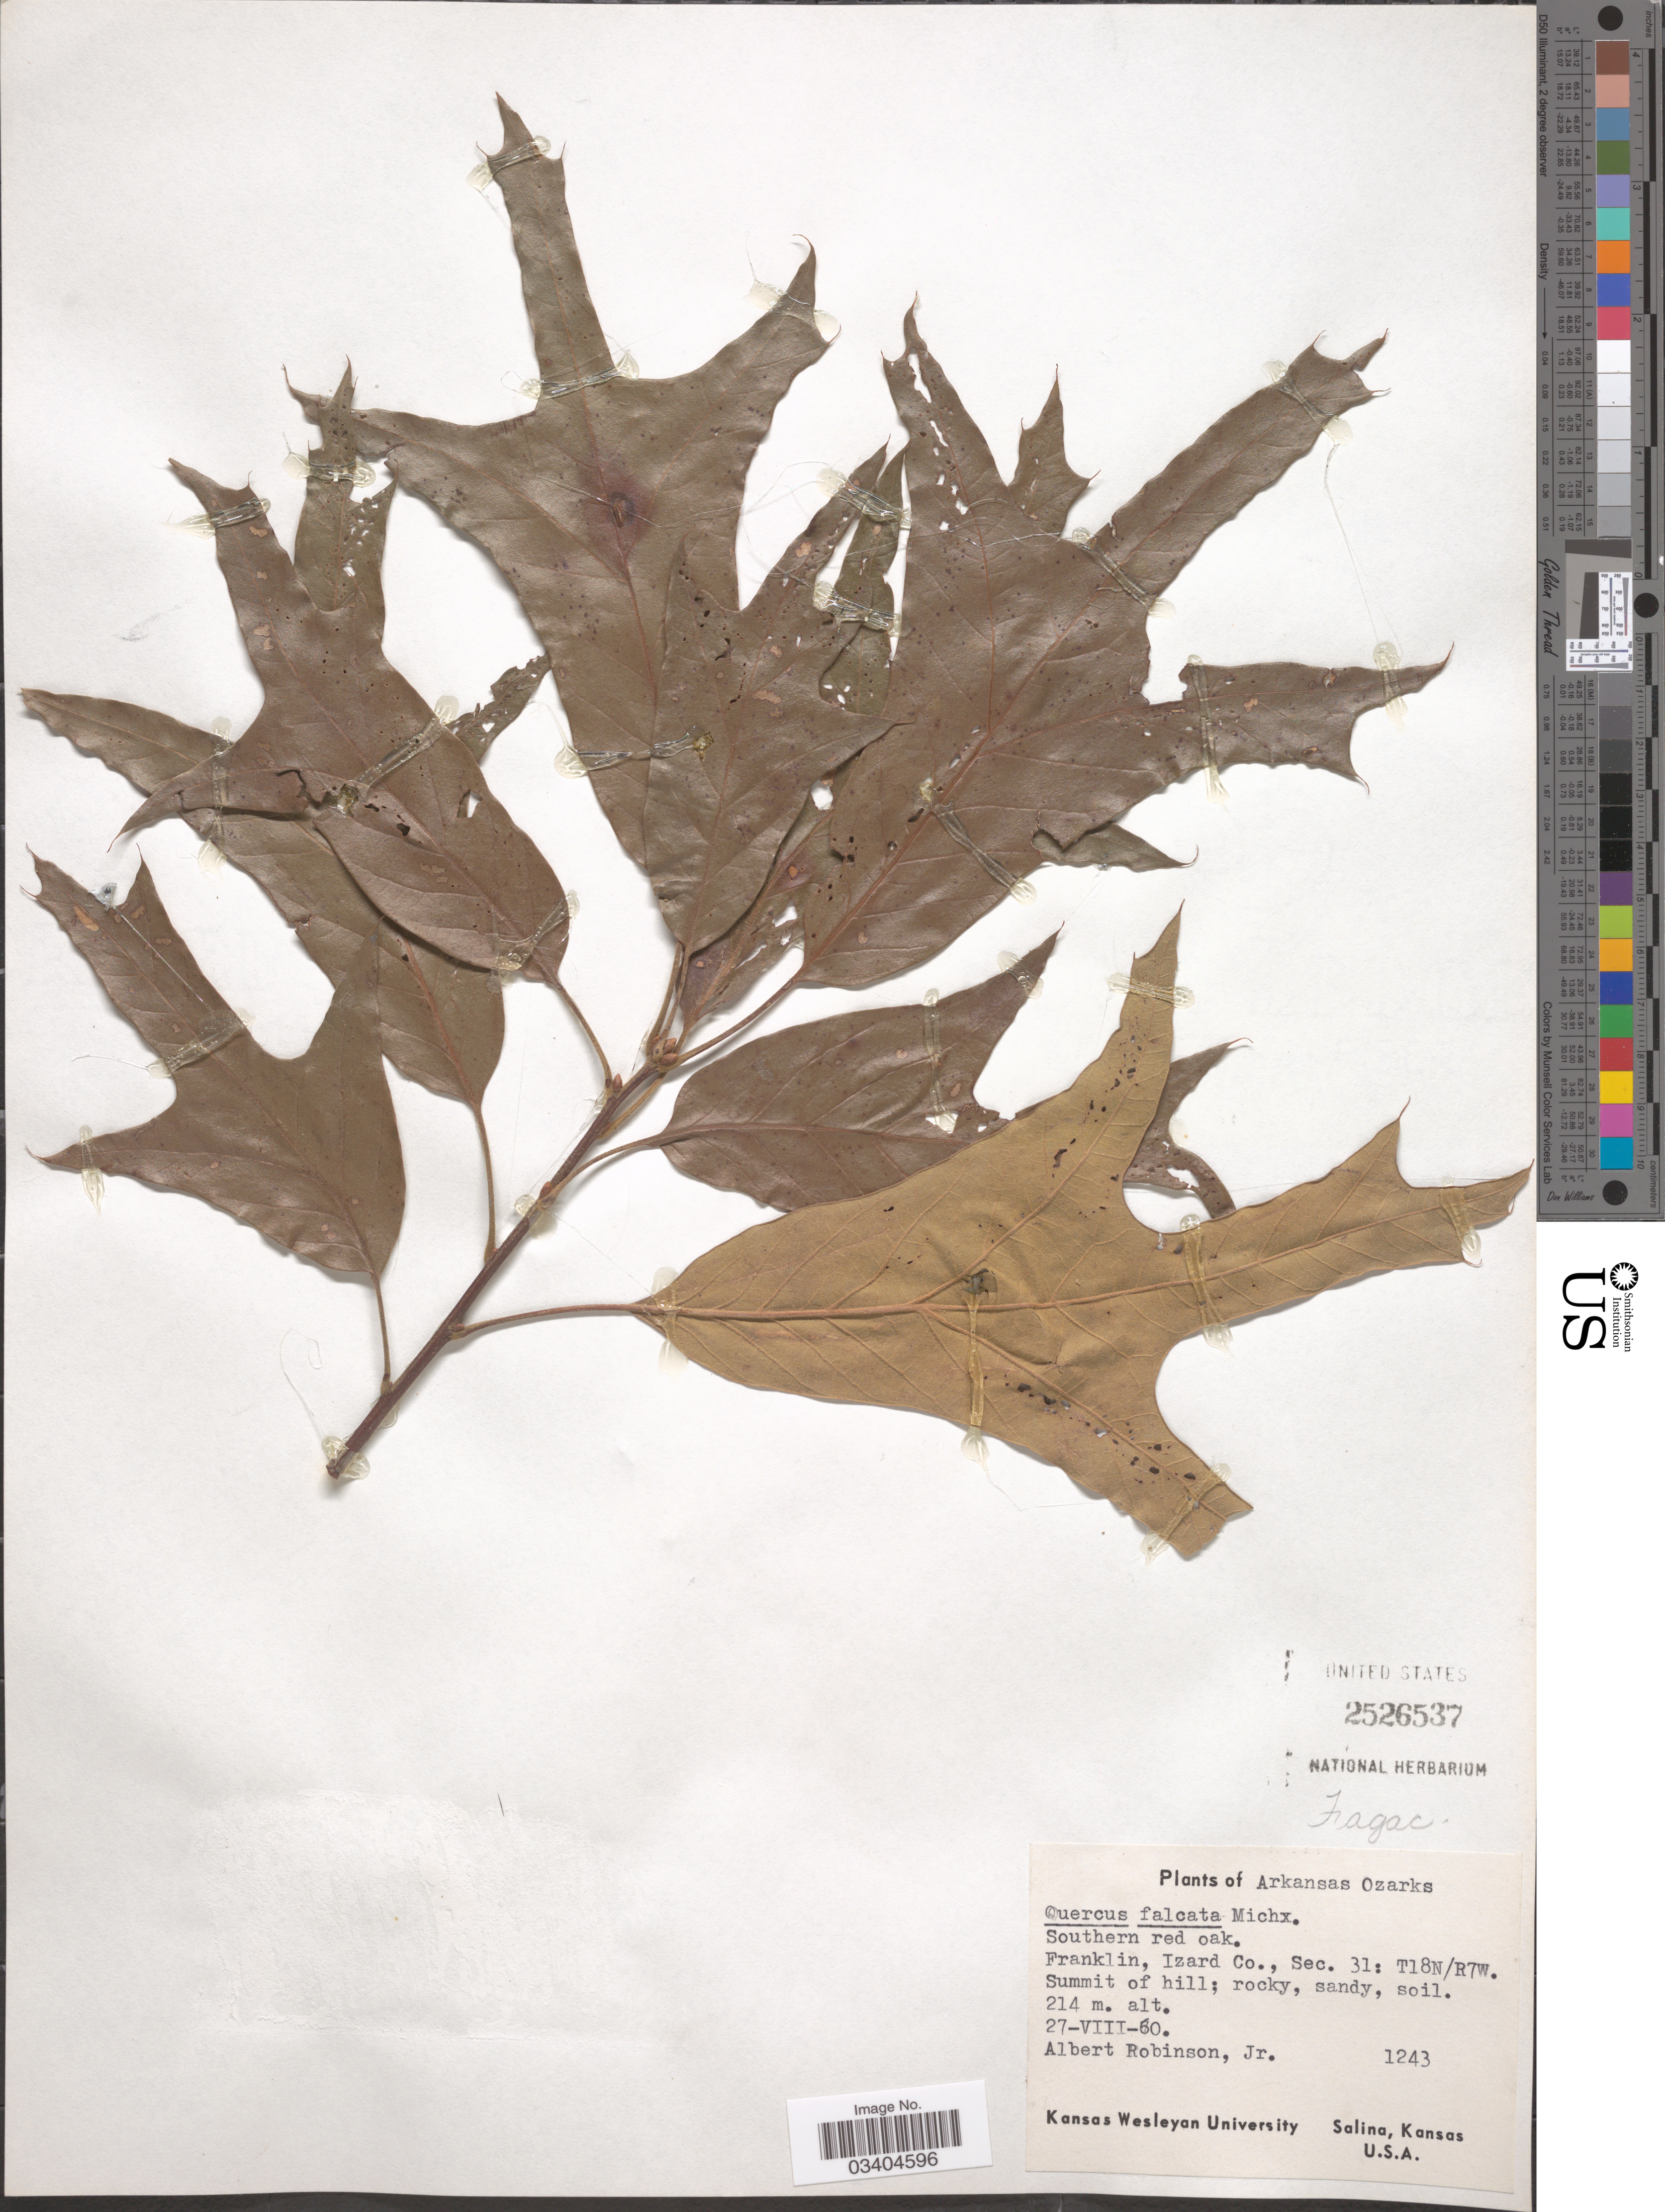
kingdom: Plantae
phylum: Tracheophyta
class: Magnoliopsida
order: Fagales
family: Fagaceae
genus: Quercus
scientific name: Quercus falcata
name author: Michx.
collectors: A. Robinson Jr.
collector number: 1243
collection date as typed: Transcribed d/m/y: 27/8/60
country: United States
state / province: Arkansas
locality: Arkansas Ozarks. Southern red oak. Franklin, Izard Co., Sec. 31: T18N/R7W. Summit of hill.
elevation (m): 214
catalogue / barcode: US 2526537